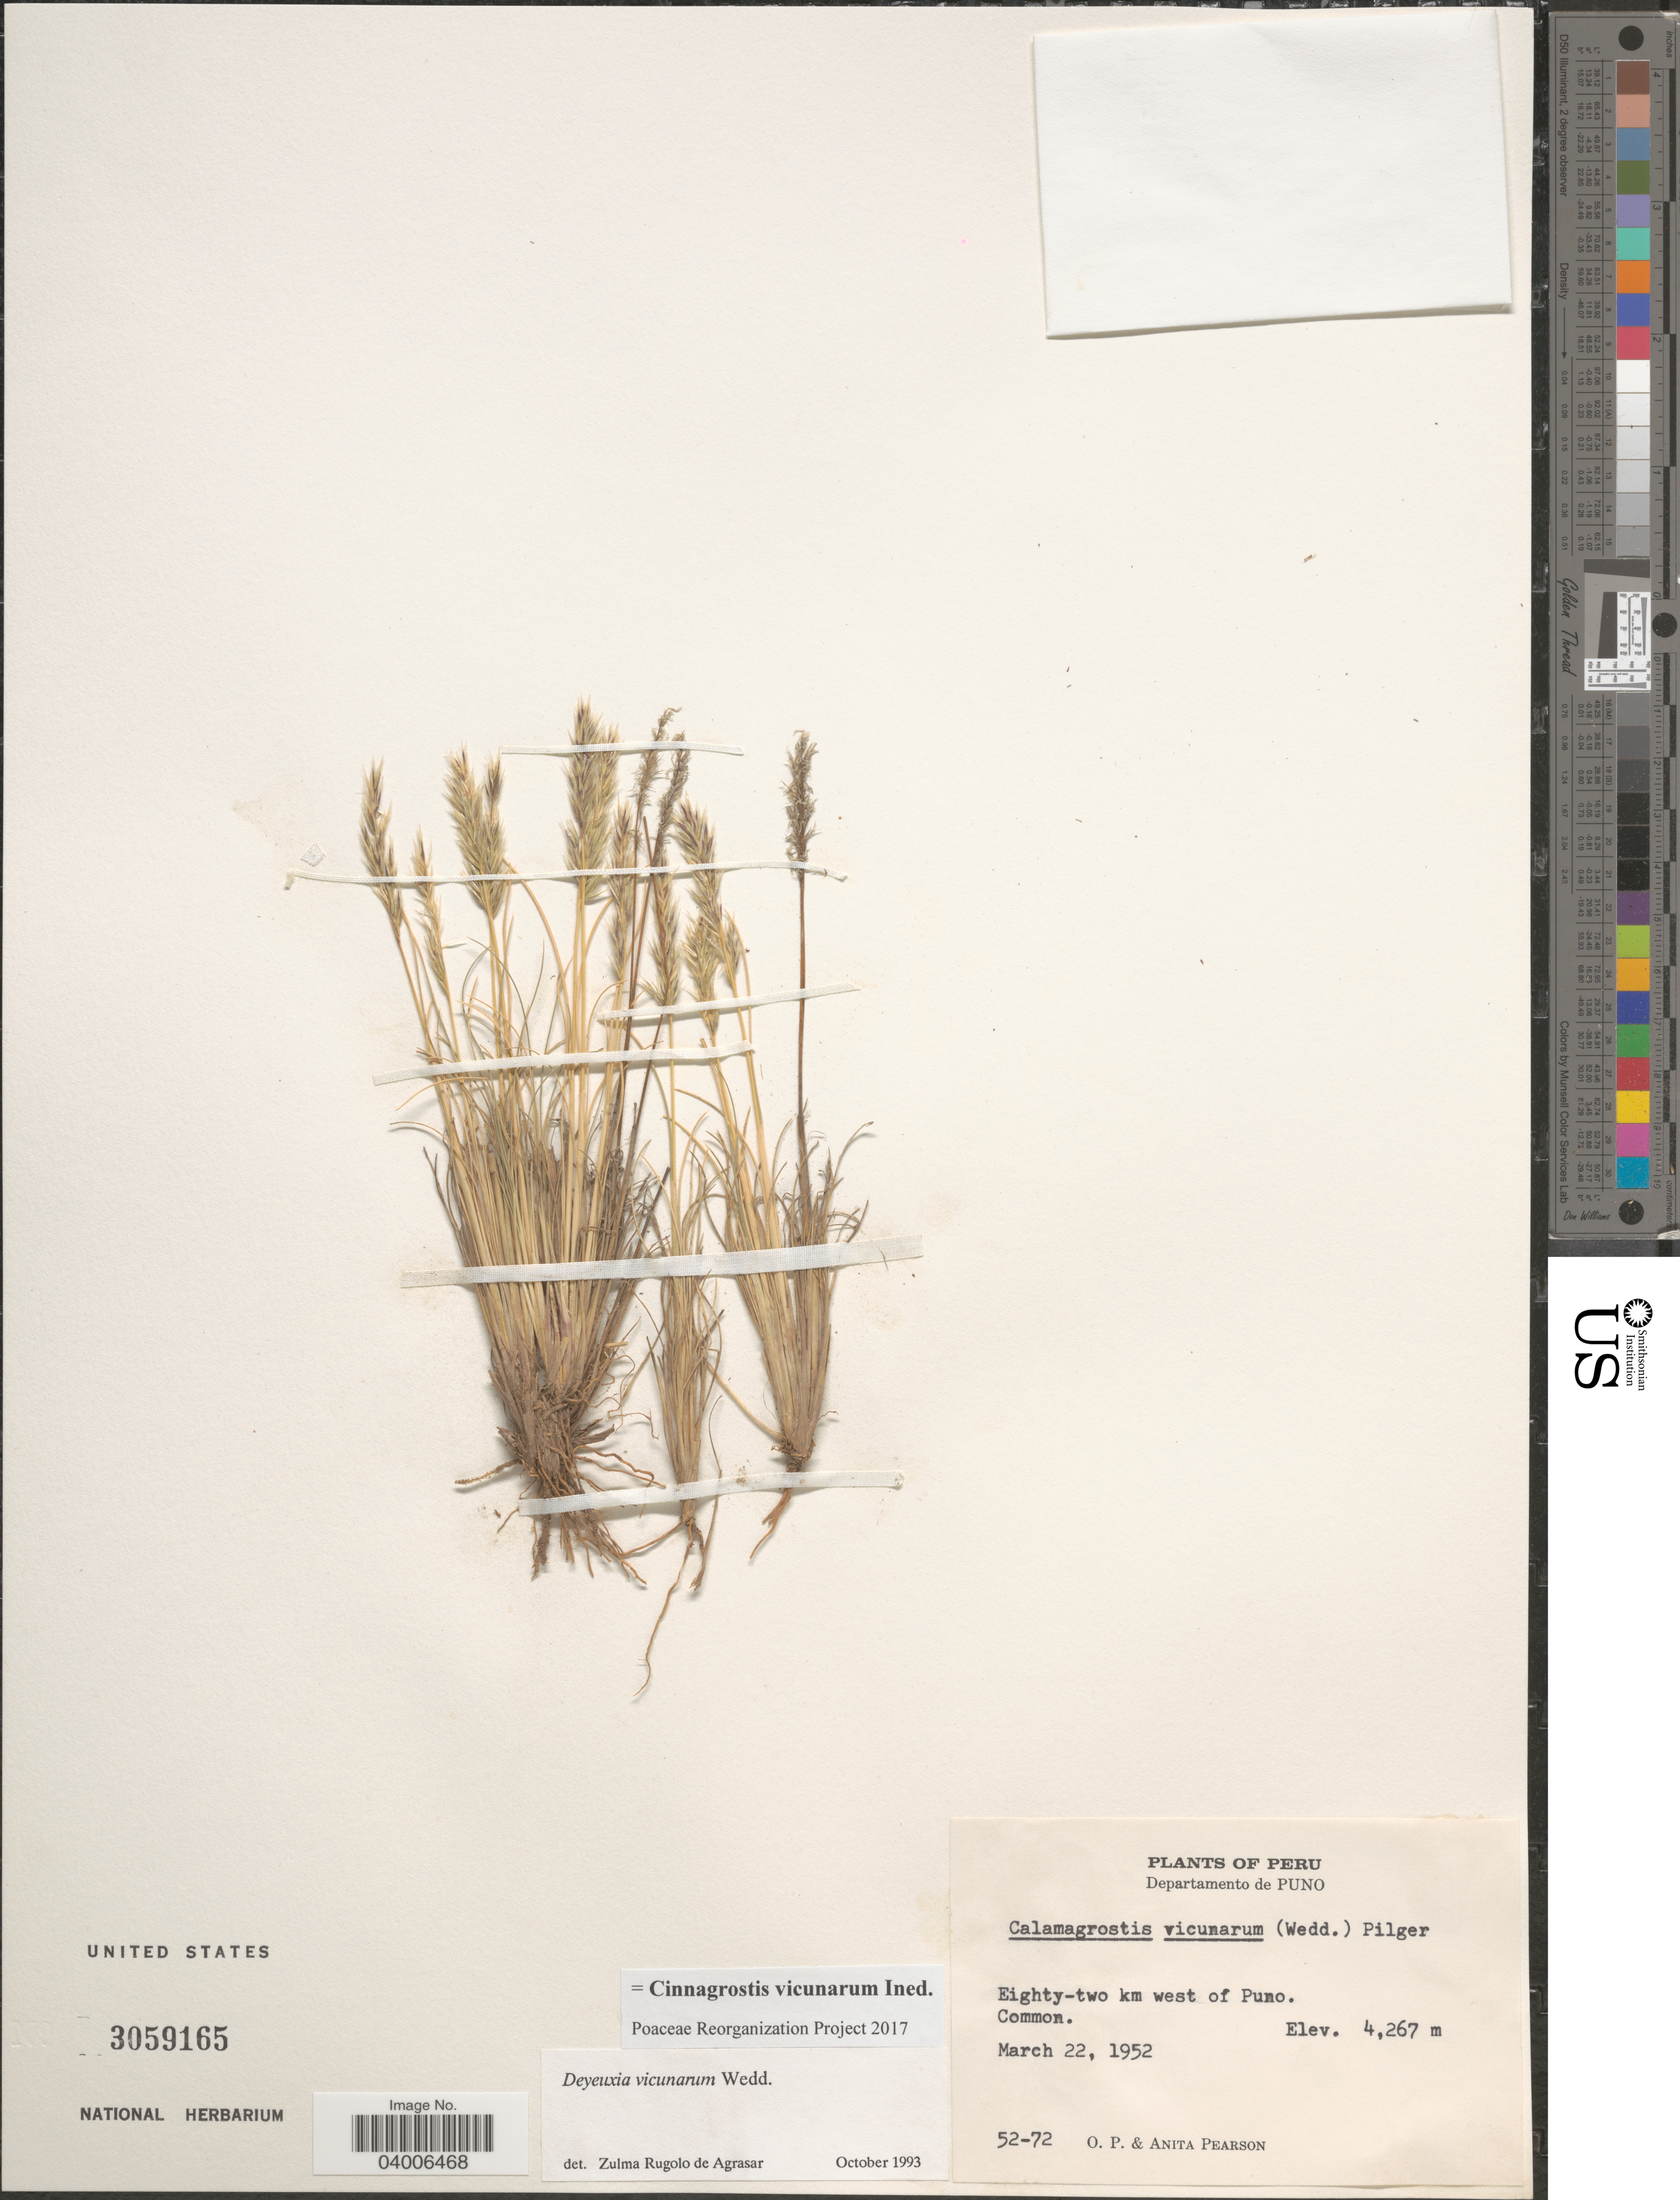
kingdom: Plantae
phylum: Tracheophyta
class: Liliopsida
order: Poales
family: Poaceae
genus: Cinnagrostis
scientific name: Cinnagrostis vicunarum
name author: (Wedd.) P.M. Peterson et al.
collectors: O. P. Pearson & A. Pearson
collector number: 52-72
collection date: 1952-03-22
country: Peru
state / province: Puno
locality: Departamento de Puno. Eighty-two km west of Puno.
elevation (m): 4267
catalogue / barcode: US 3059165